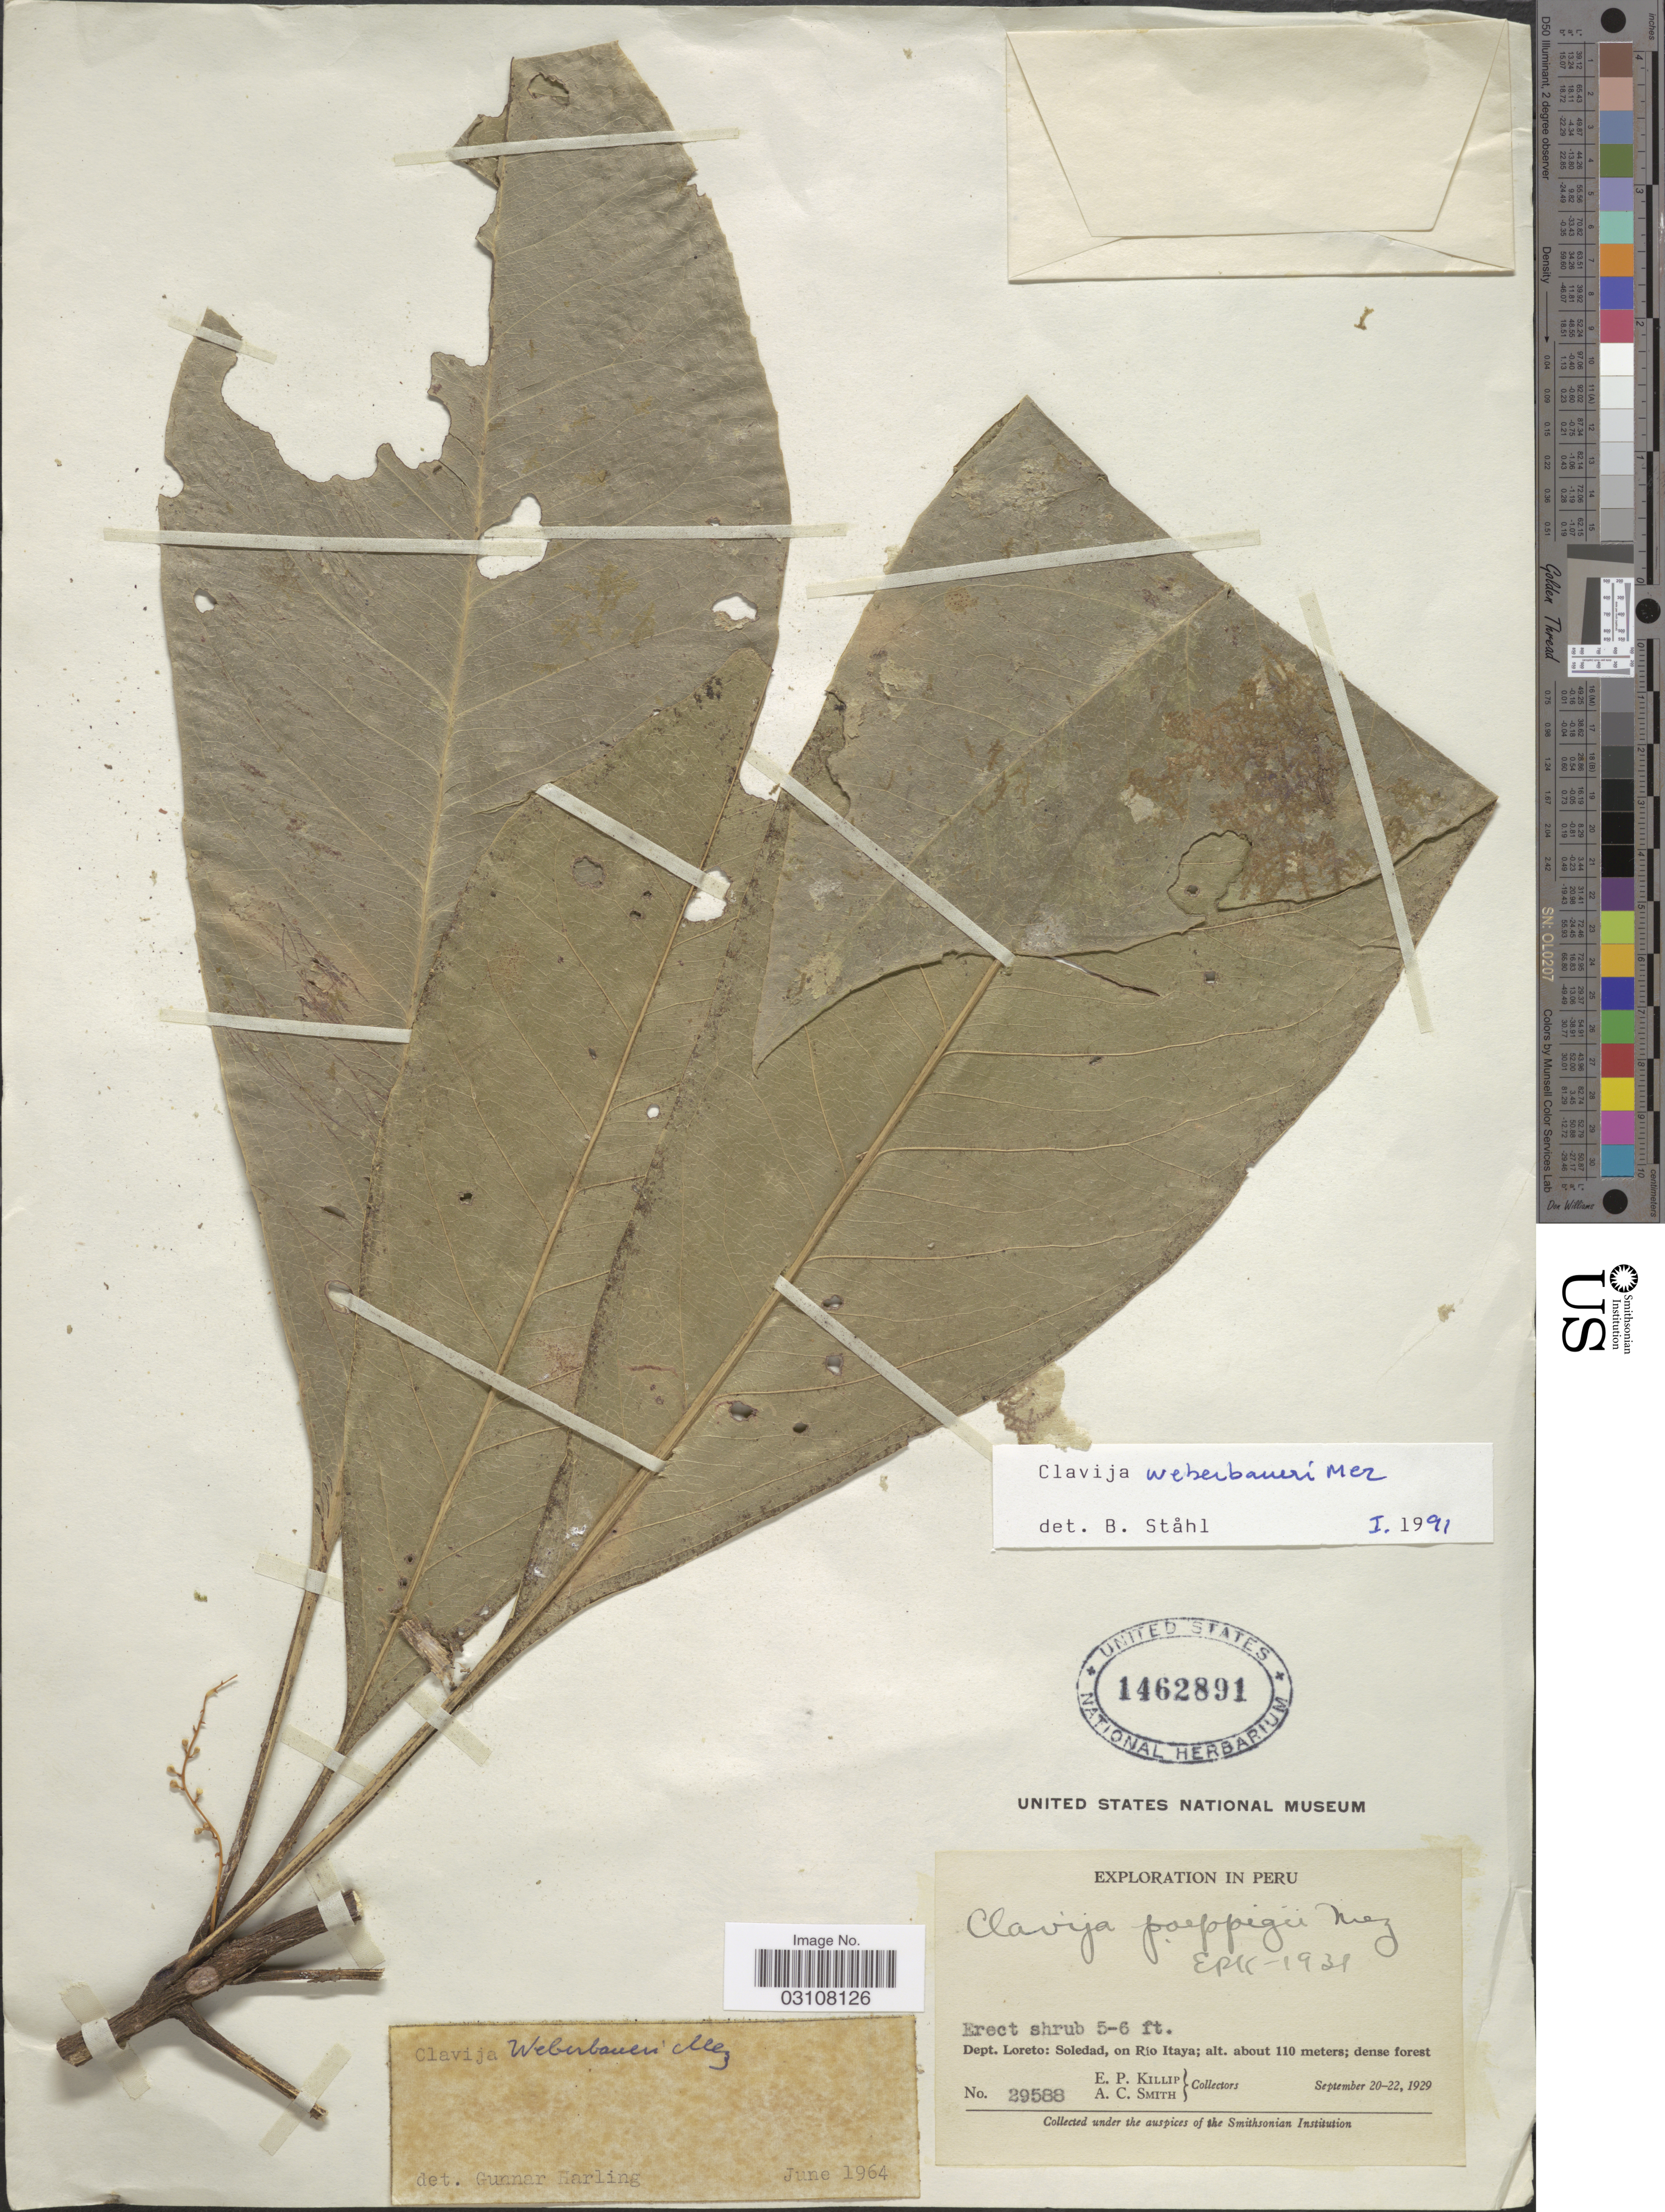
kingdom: Plantae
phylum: Tracheophyta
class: Magnoliopsida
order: Ericales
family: Primulaceae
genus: Clavija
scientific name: Clavija weberbaueri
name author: Mez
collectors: E. P. Killip & A. C. Smith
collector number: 29588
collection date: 1929-09-20/1929-09-22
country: Peru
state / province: Loreto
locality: Dept. Loreto: Soledad, on Río Itaya.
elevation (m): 110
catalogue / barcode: US 1462891